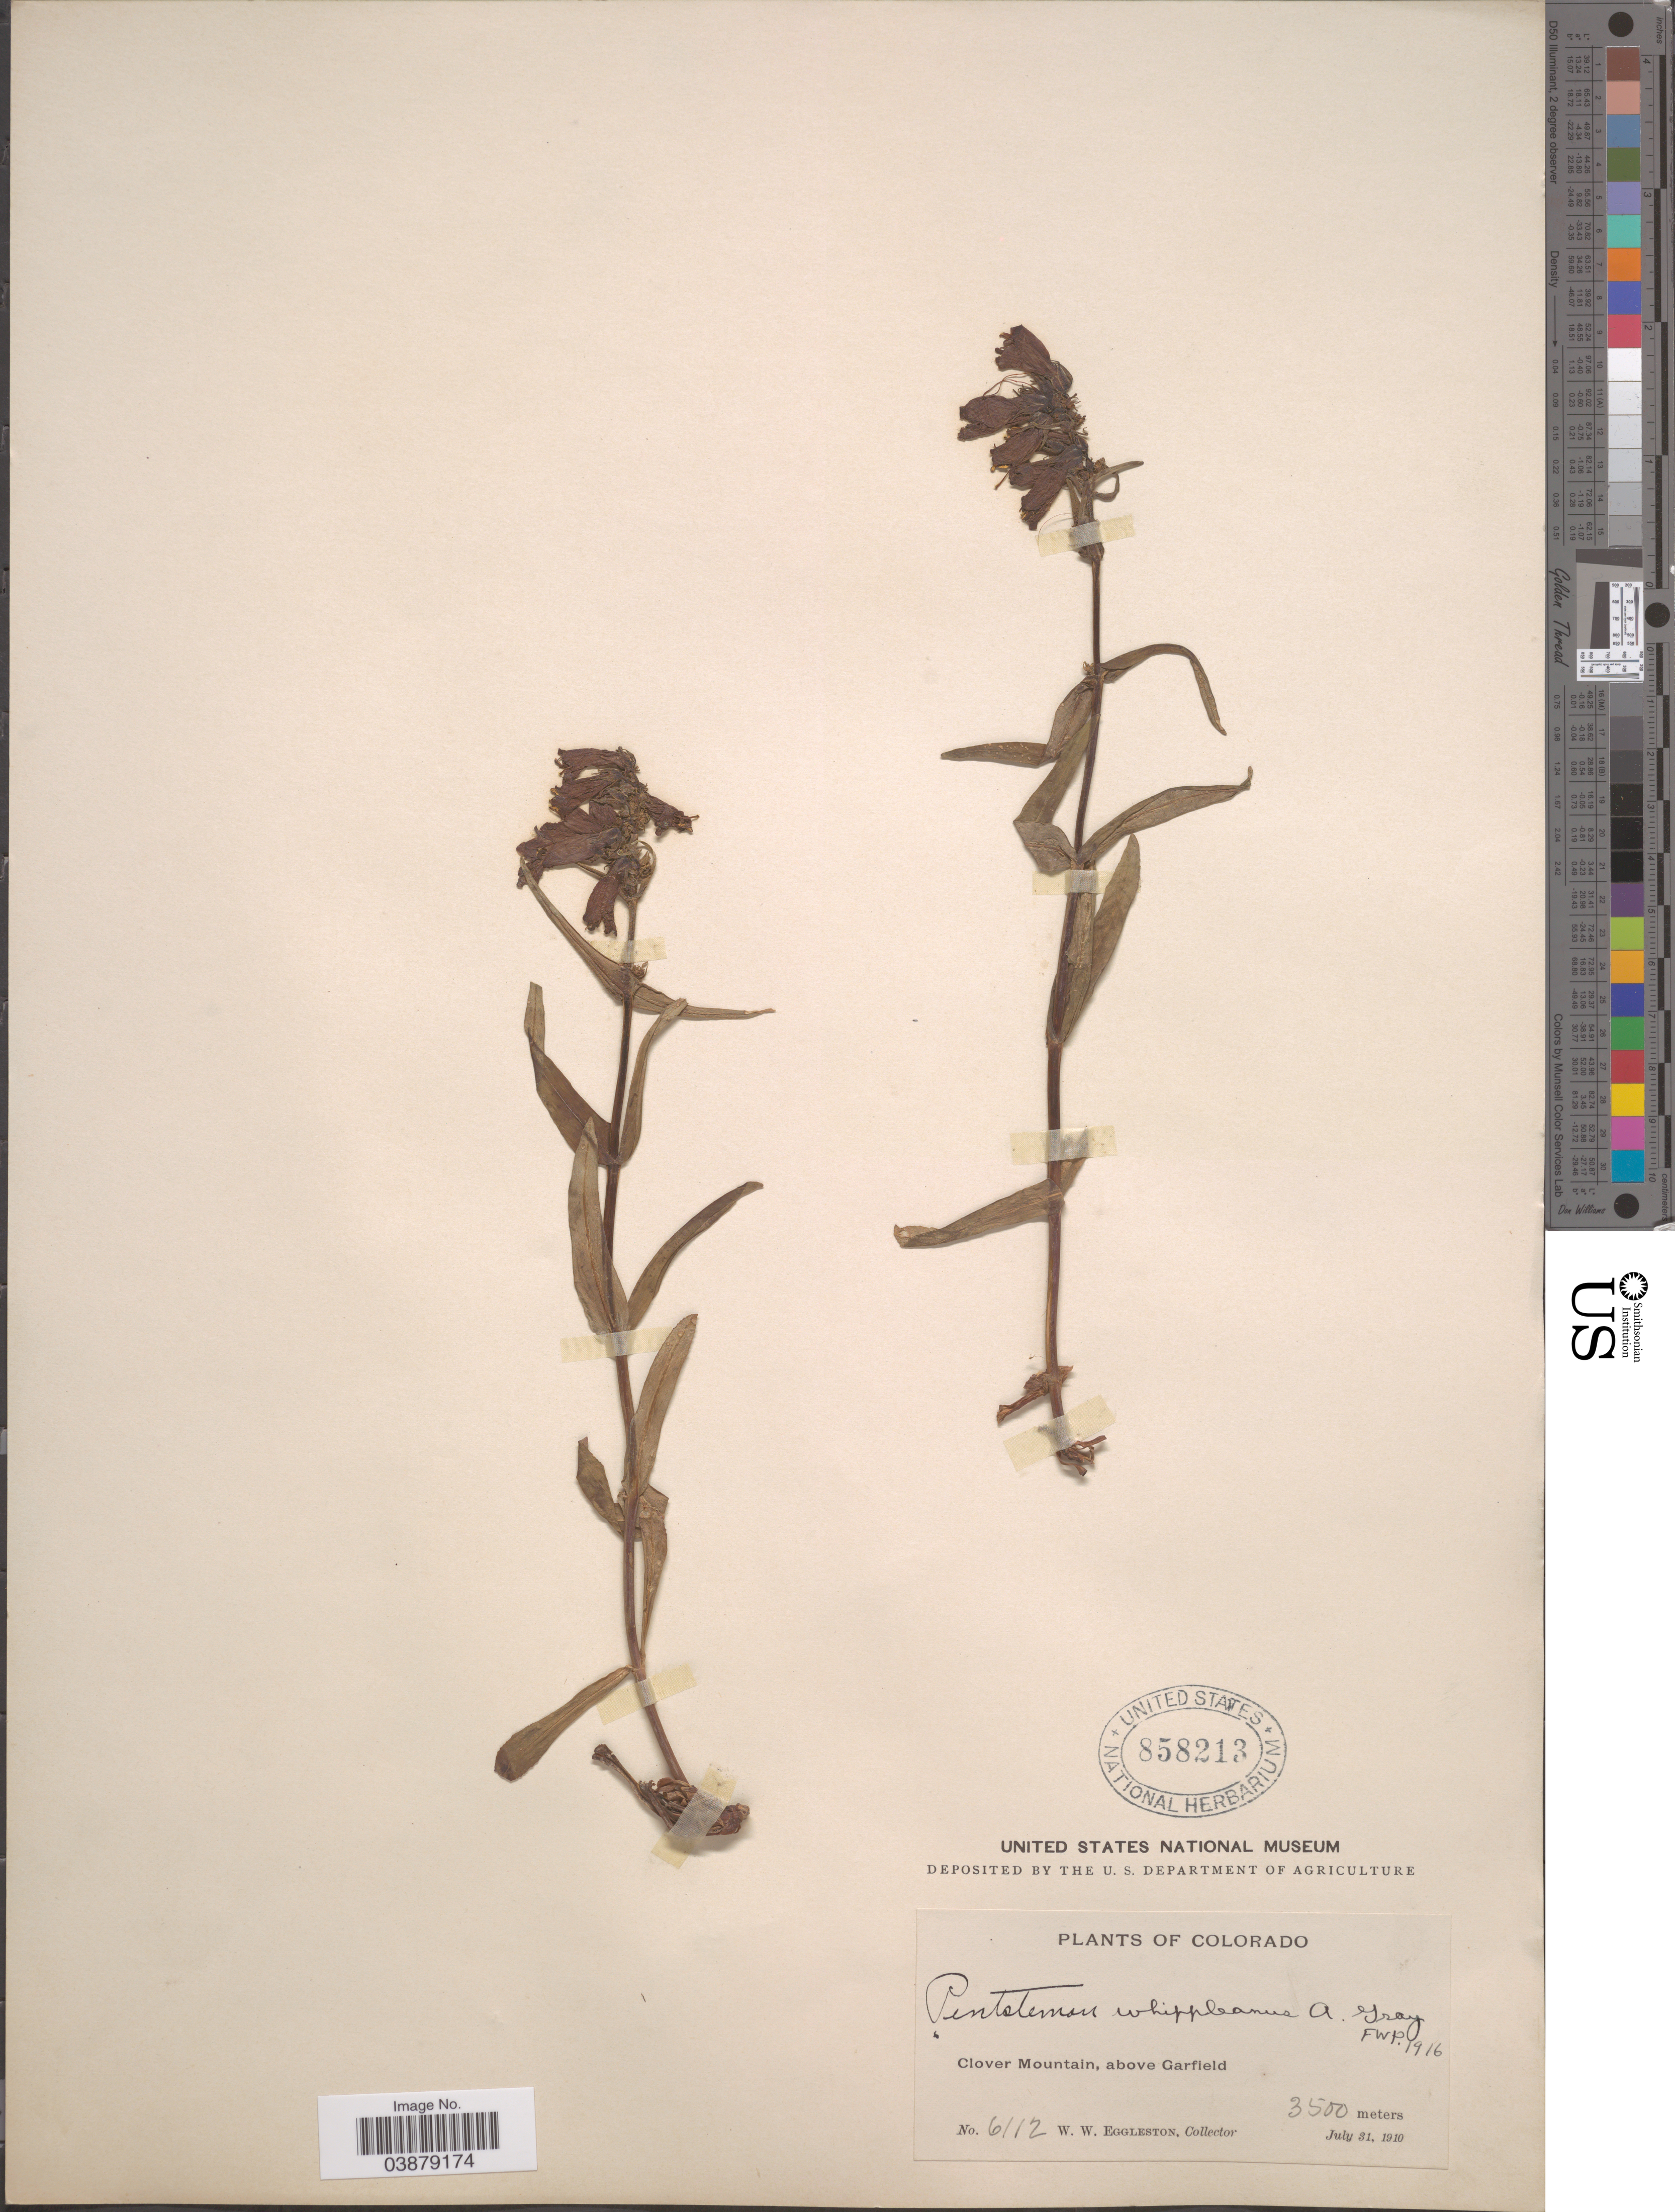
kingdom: Plantae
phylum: Tracheophyta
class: Magnoliopsida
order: Lamiales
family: Plantaginaceae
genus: Penstemon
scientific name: Penstemon whippleanus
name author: A. Gray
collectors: W. W. Eggleston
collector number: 6112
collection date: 1910-07-31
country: United States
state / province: Colorado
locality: Clover Mountain, above Garfield.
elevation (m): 3500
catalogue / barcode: US 858213